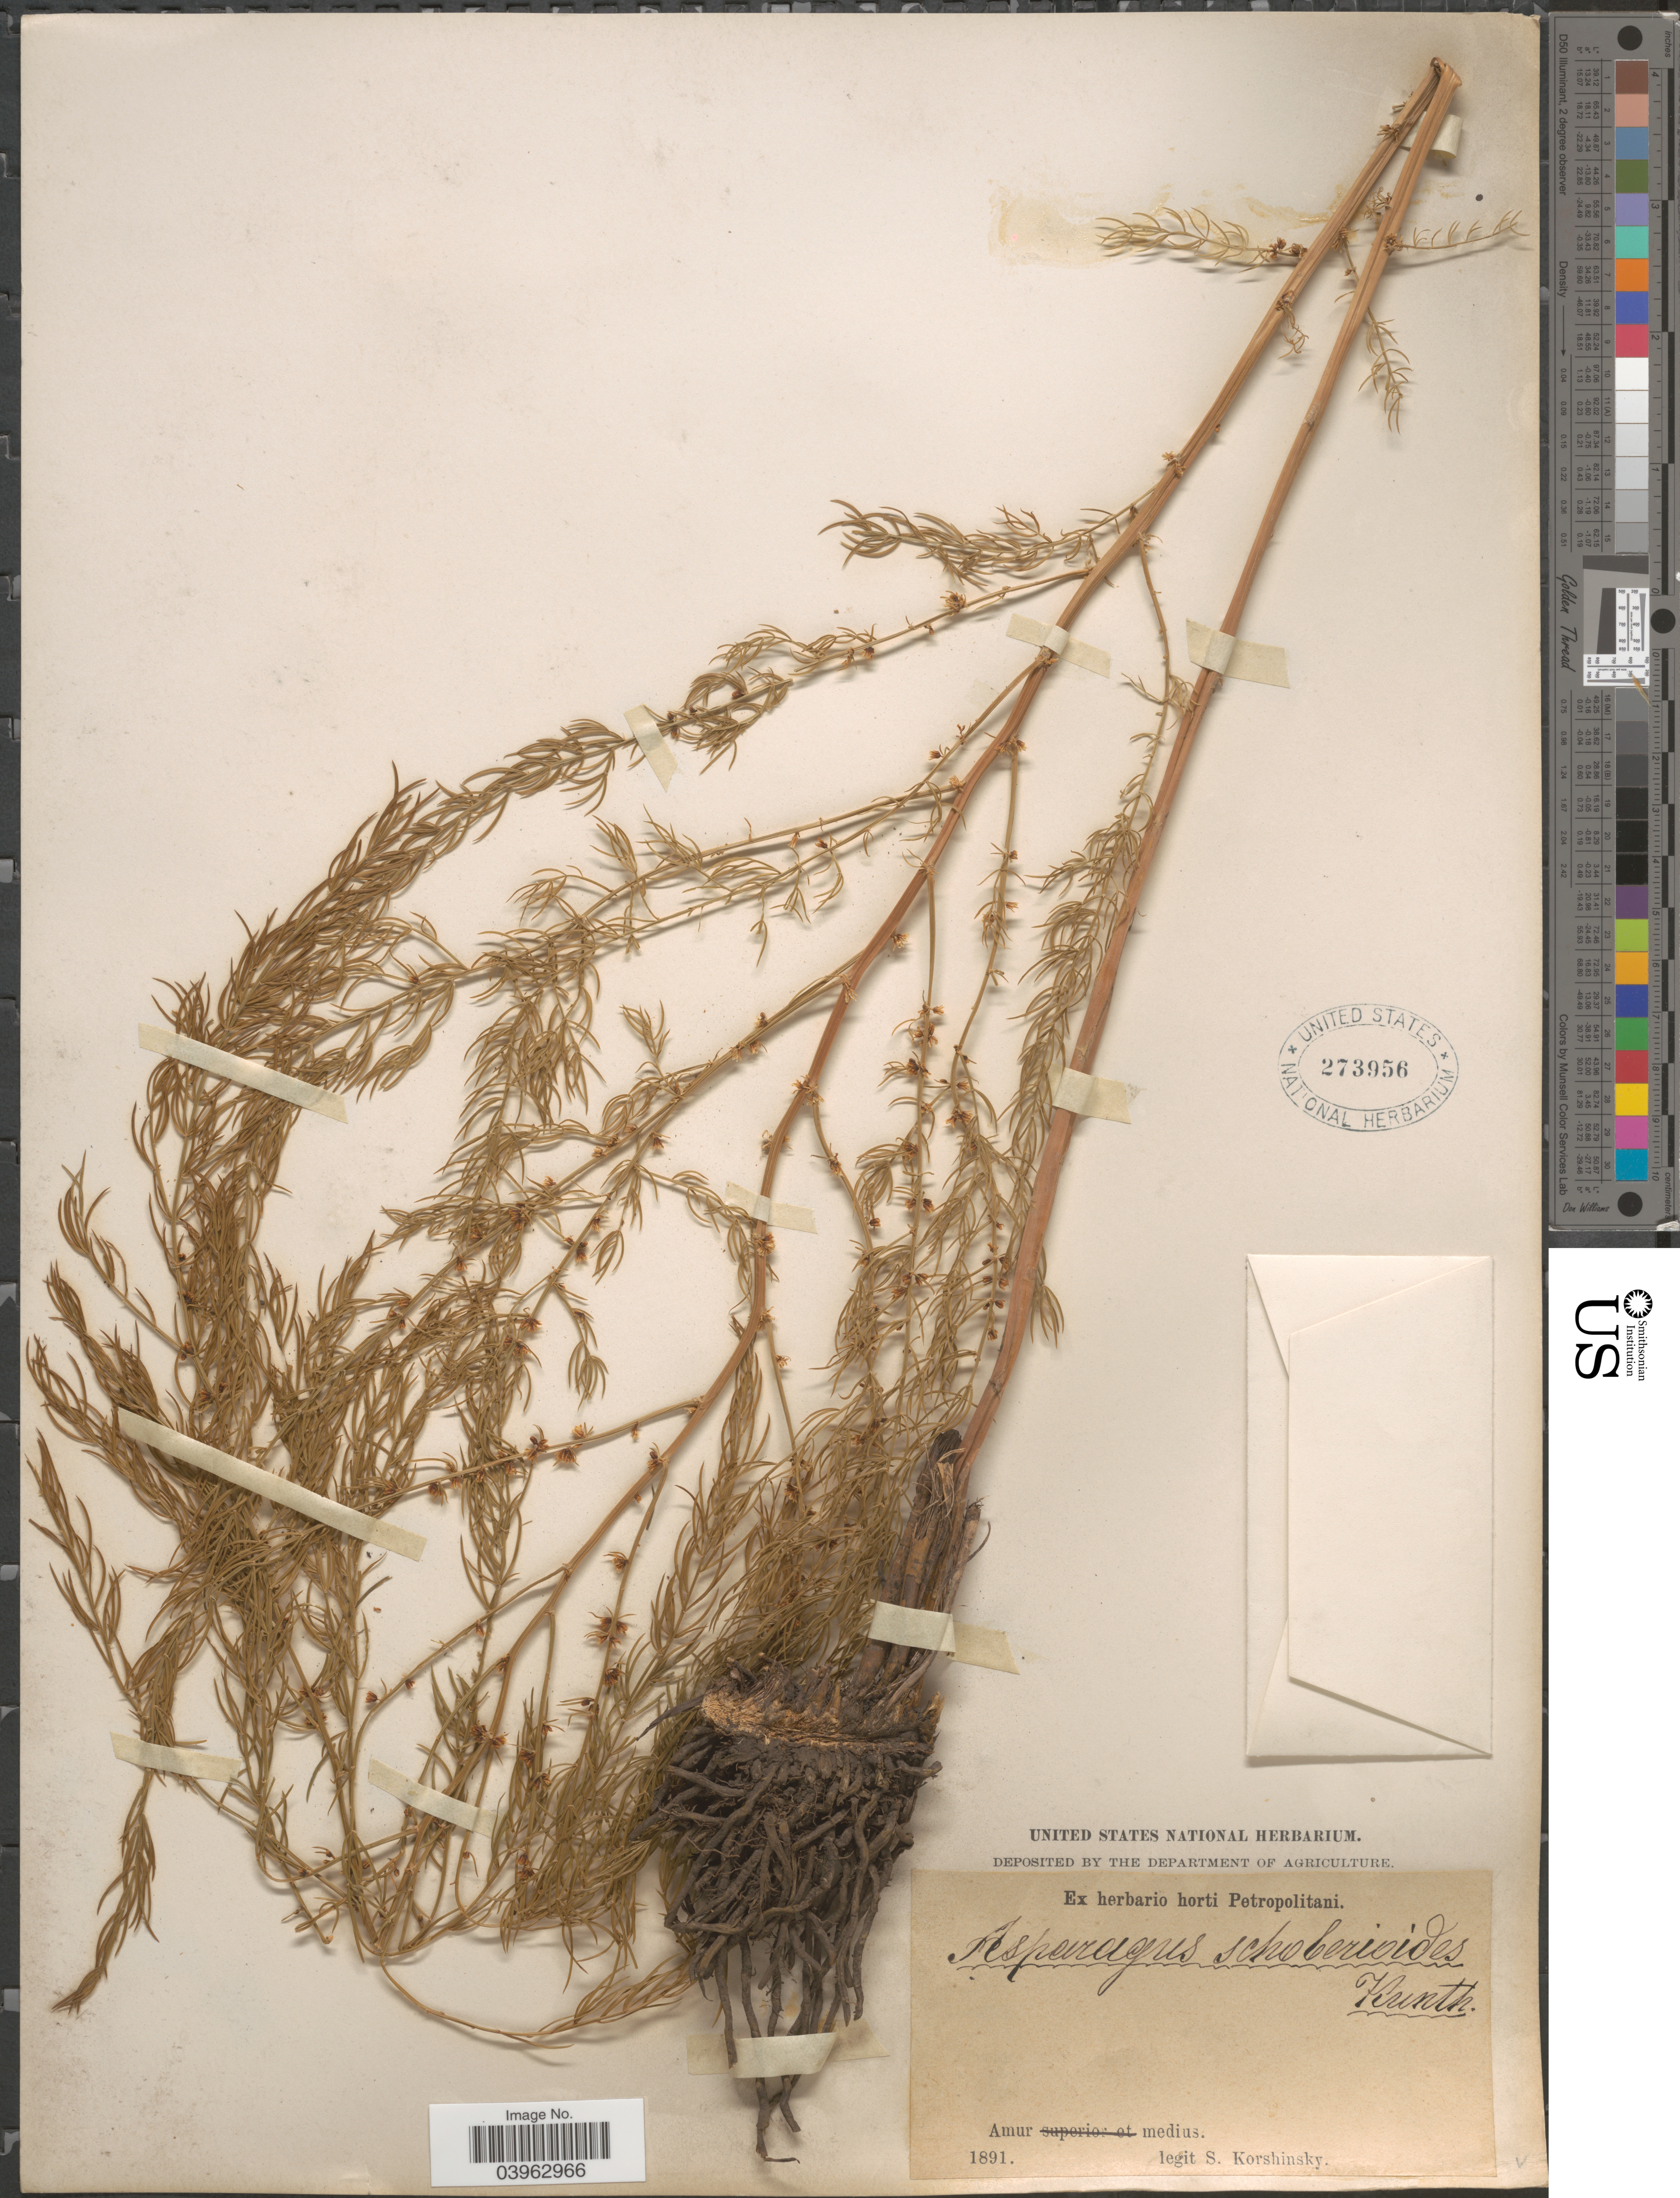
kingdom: Plantae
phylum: Tracheophyta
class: Liliopsida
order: Asparagales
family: Asparagaceae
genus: Asparagus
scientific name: Asparagus schoberioides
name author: Kunth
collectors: S. I. Korshinsky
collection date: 1891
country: Russian Federation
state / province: Amur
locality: Amur medius.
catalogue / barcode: US 273956